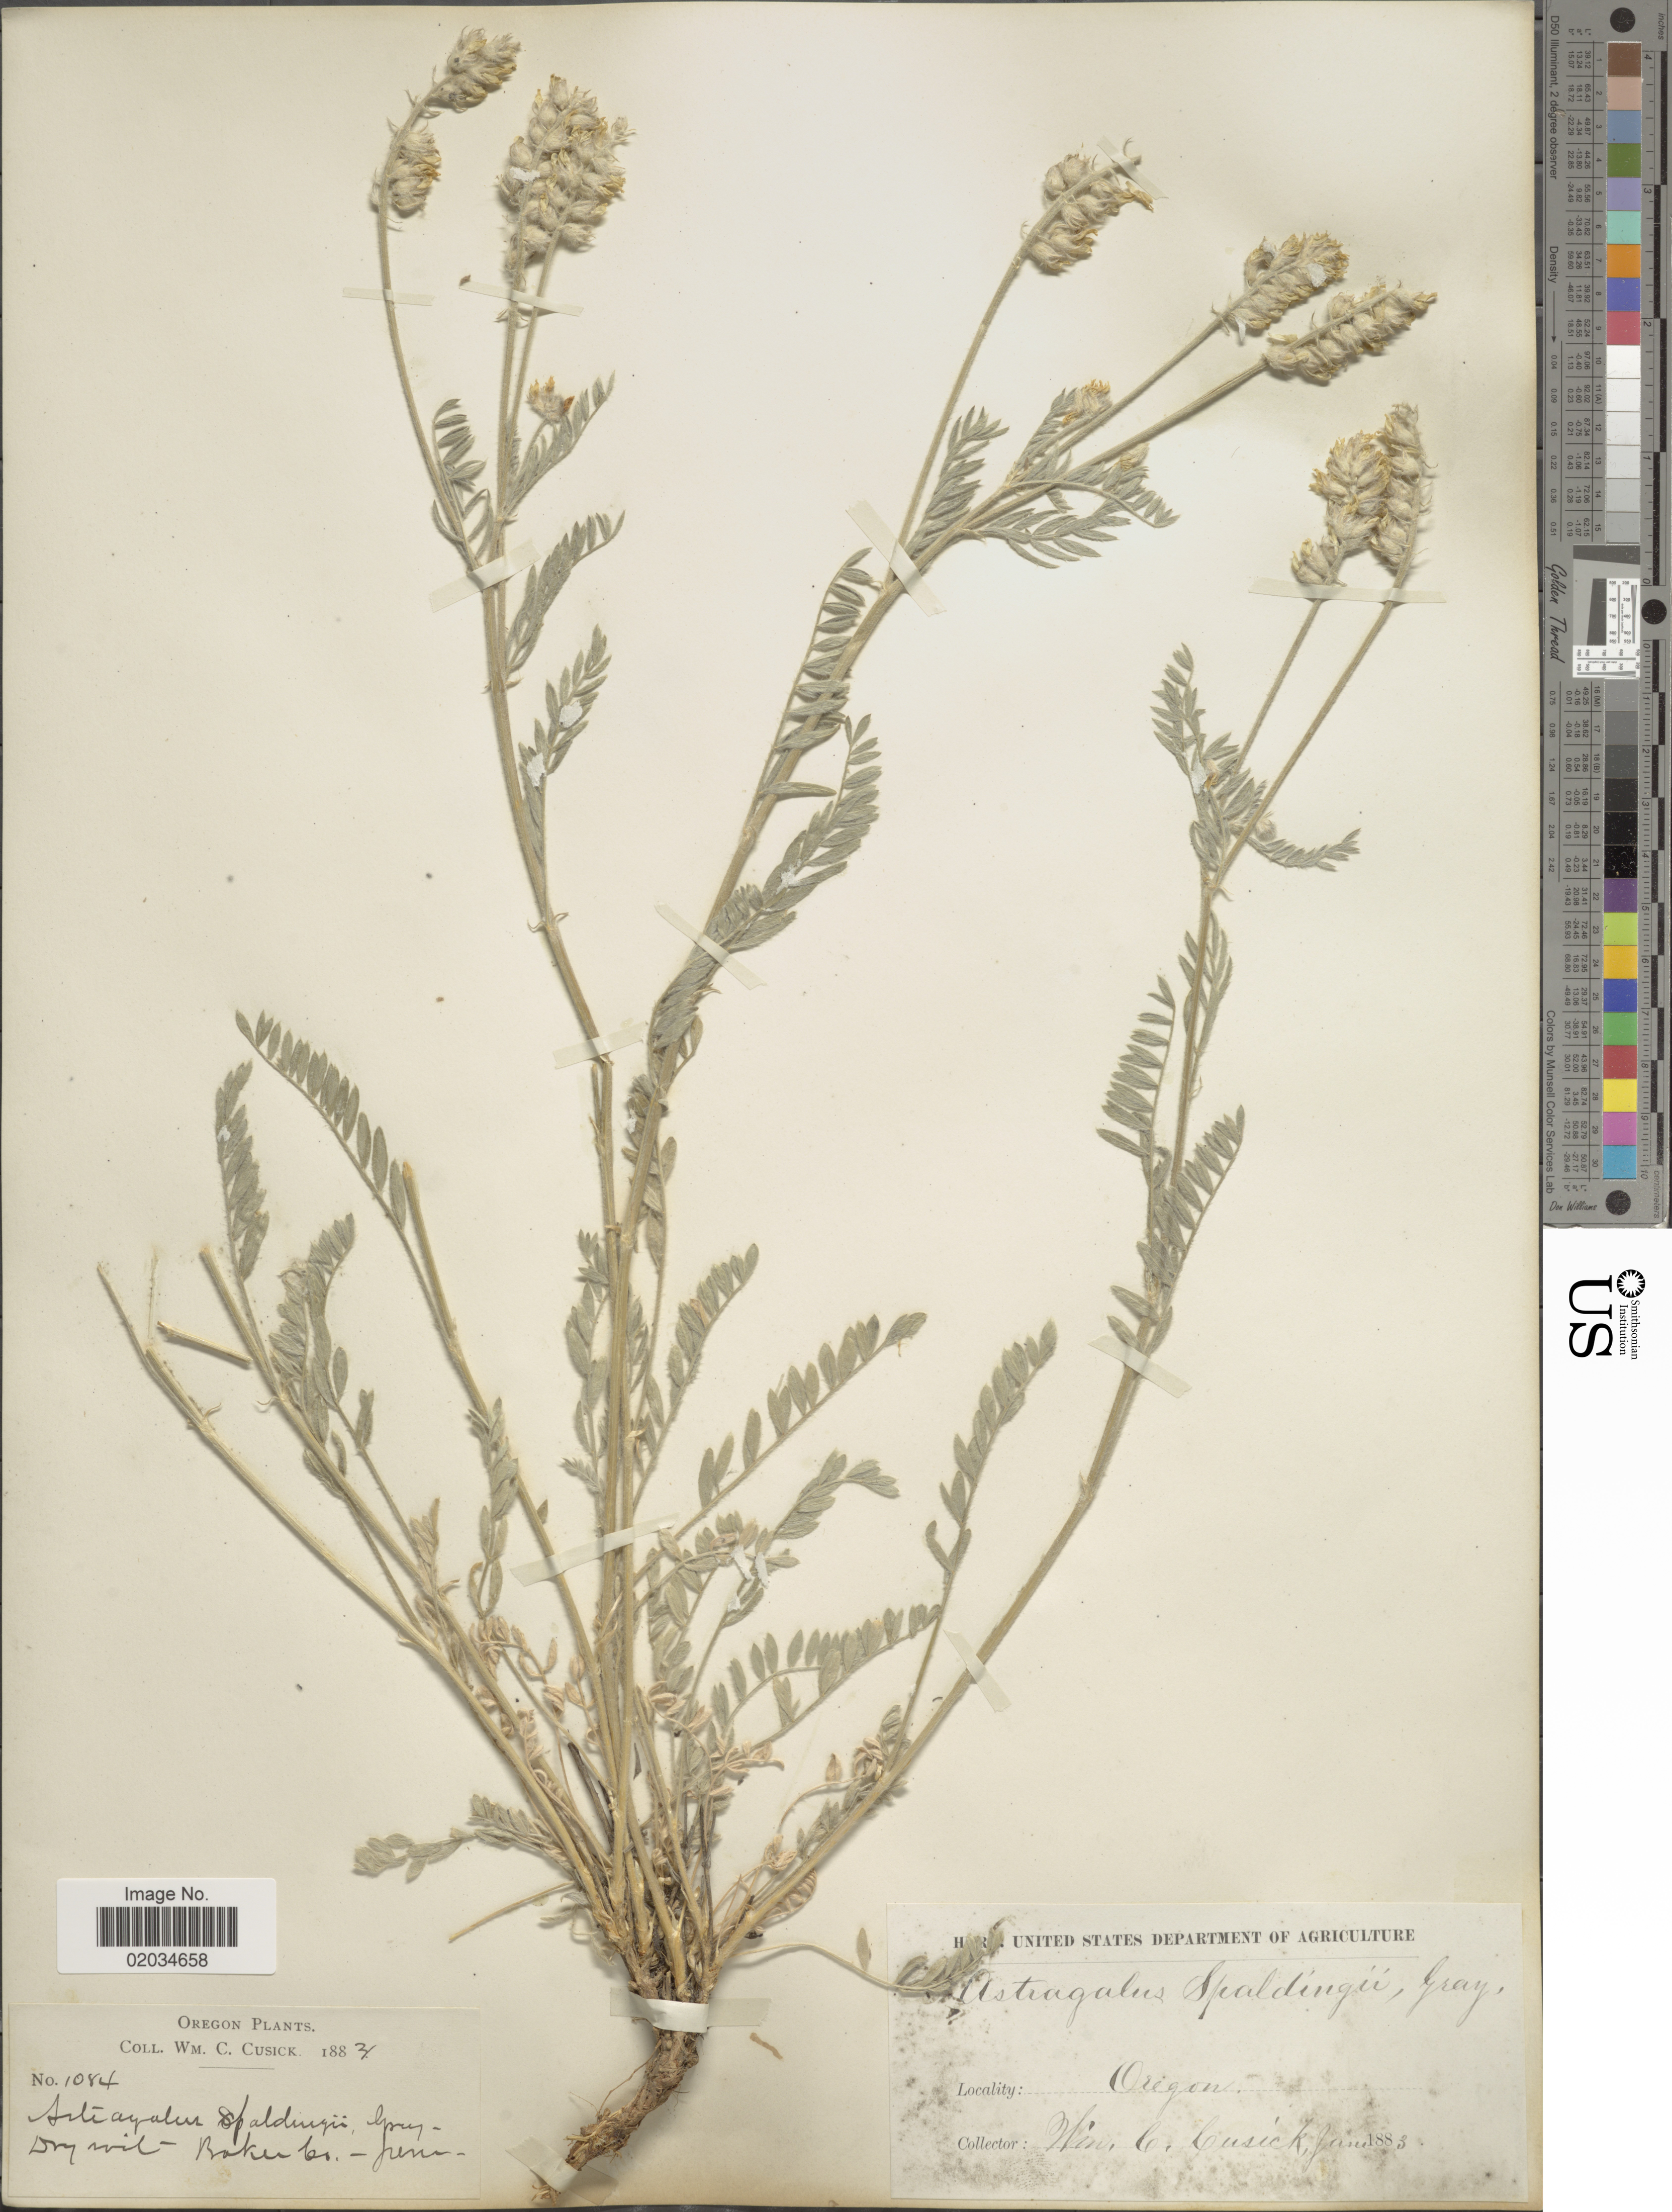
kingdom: Plantae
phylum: Tracheophyta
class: Magnoliopsida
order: Fabales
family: Fabaceae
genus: Astragalus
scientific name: Astragalus spaldingii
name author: A. Gray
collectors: W. C. Cusick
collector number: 1084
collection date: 1885-06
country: United States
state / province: Oregon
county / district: Baker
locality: Baker Co.